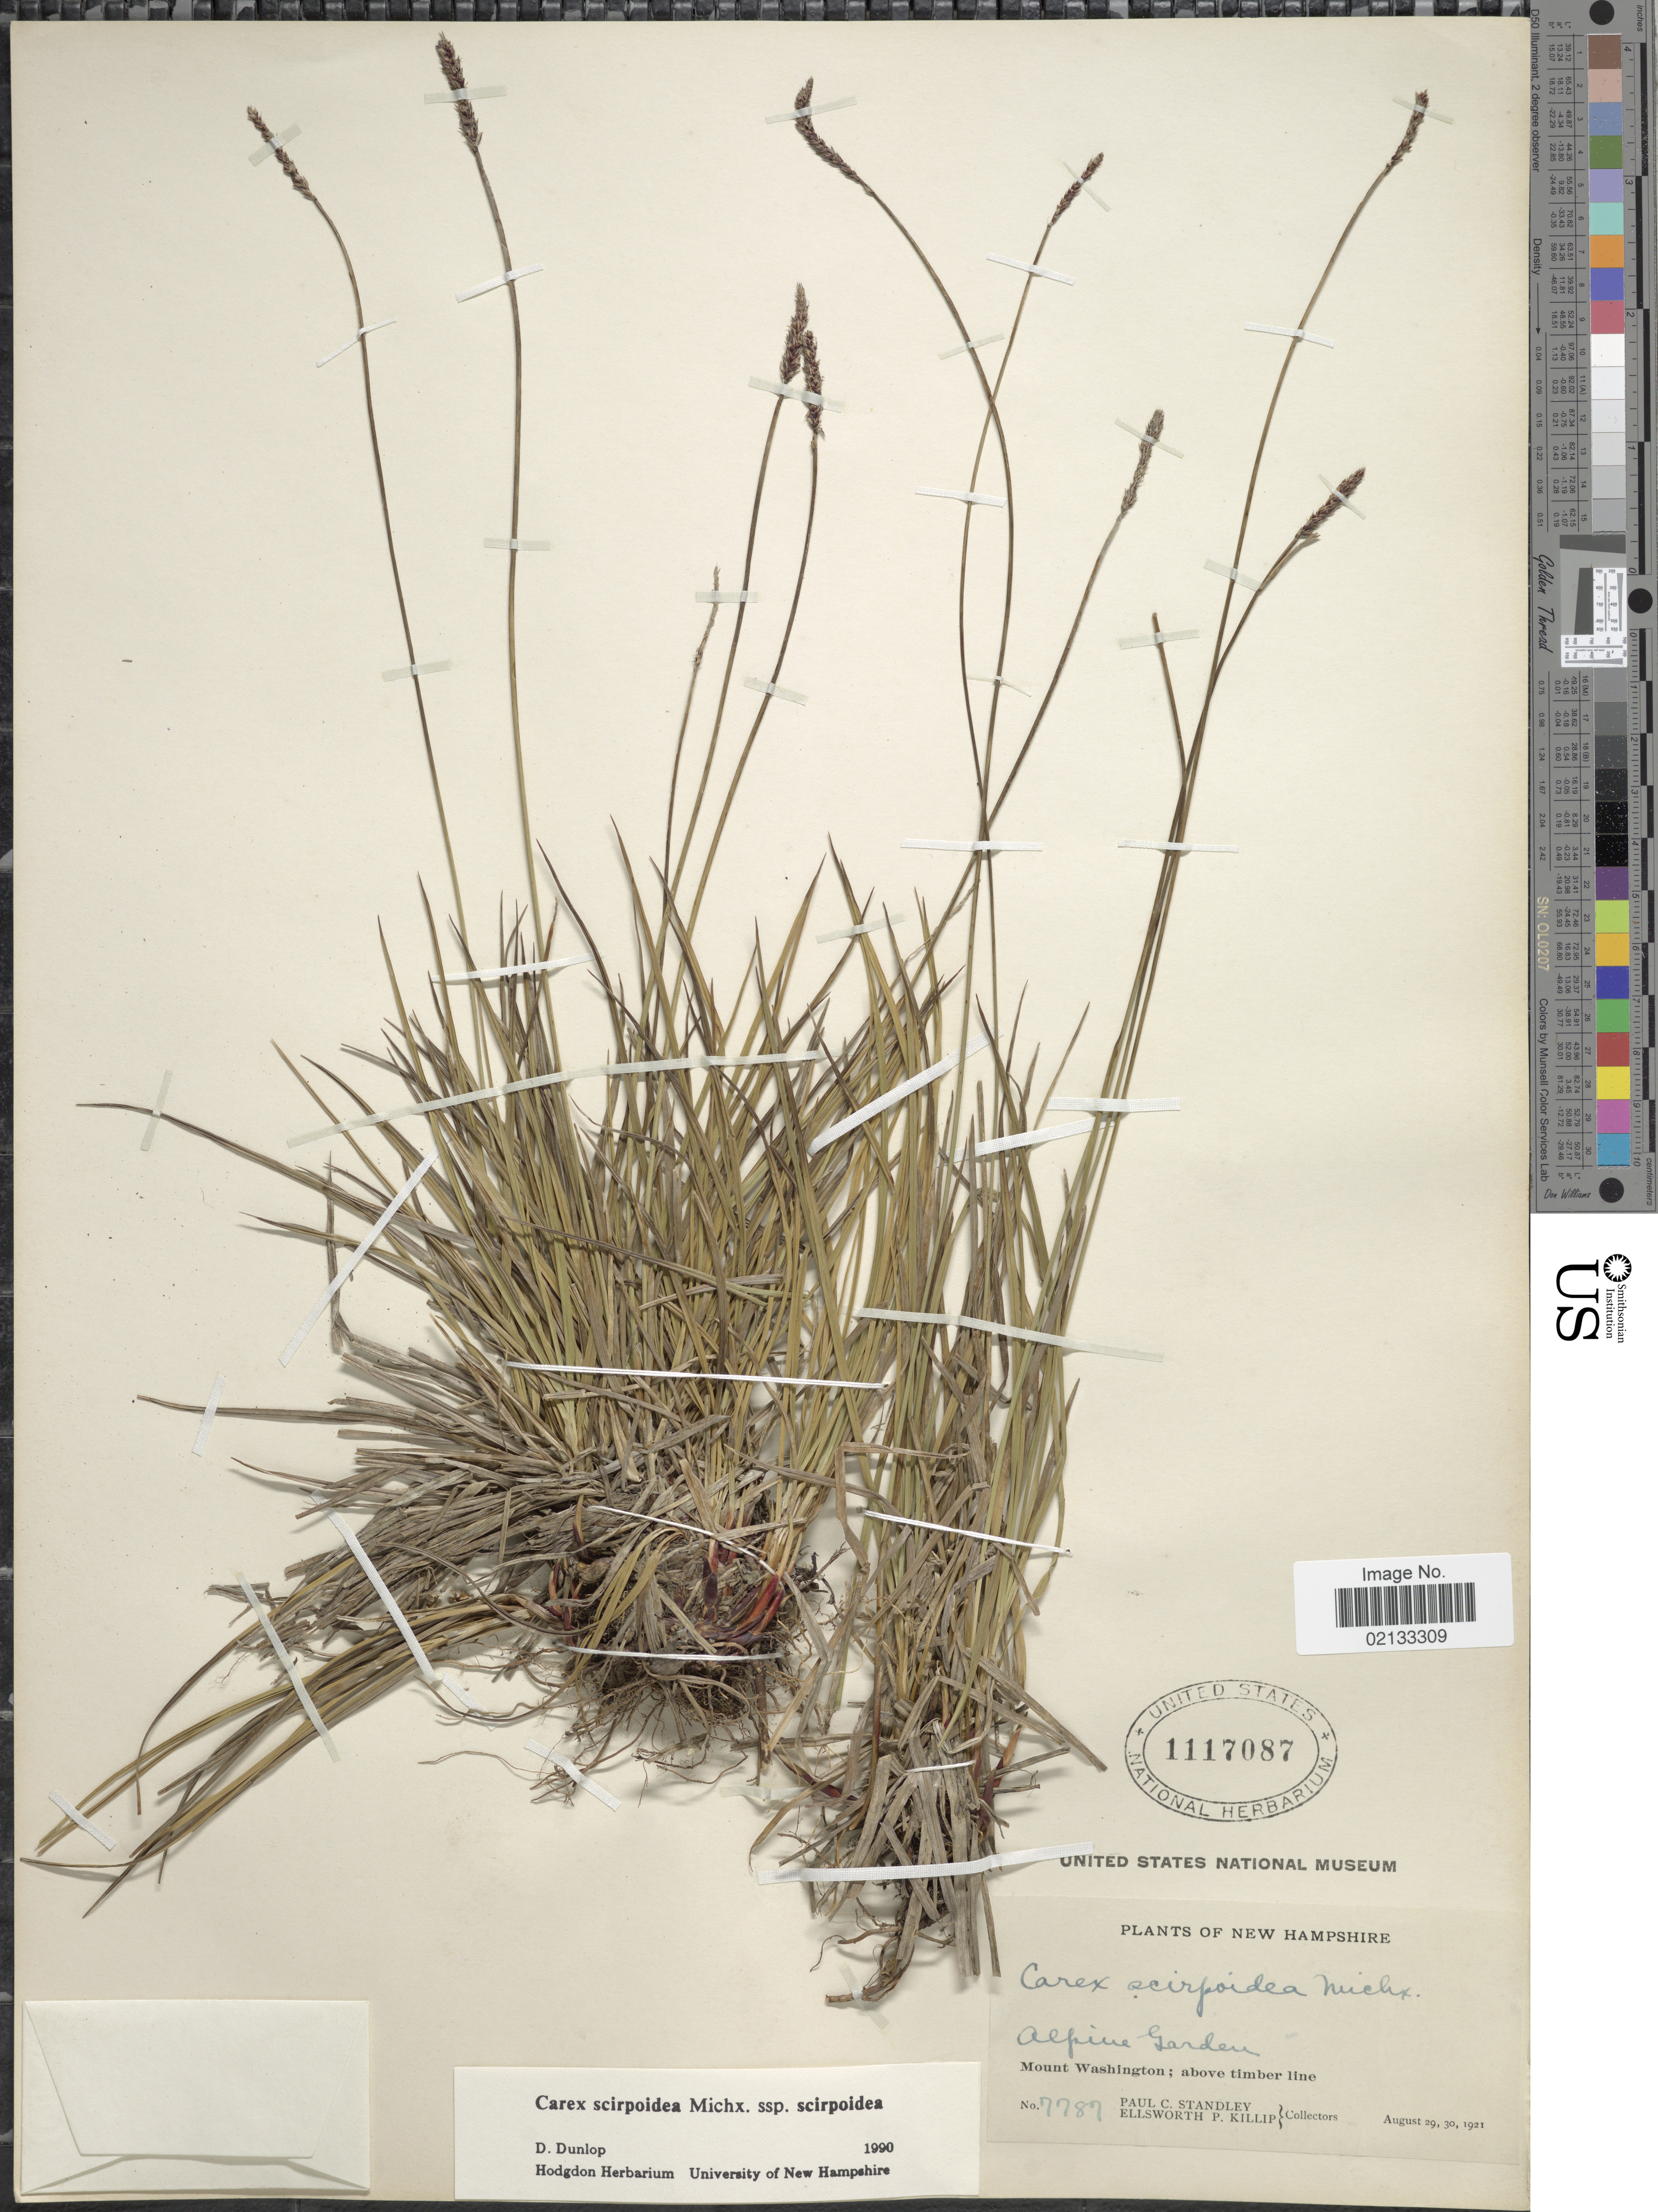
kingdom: Plantae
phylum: Tracheophyta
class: Liliopsida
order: Poales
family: Cyperaceae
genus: Carex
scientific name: Carex scirpoidea subsp. scirpoidea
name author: Michx.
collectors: P. C. Standley & E. P. Killip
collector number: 7787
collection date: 1921-08-29/1921-08-30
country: United States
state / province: New Hampshire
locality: Alpine Garden, Mount Washington; above timber line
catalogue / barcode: US 1117087